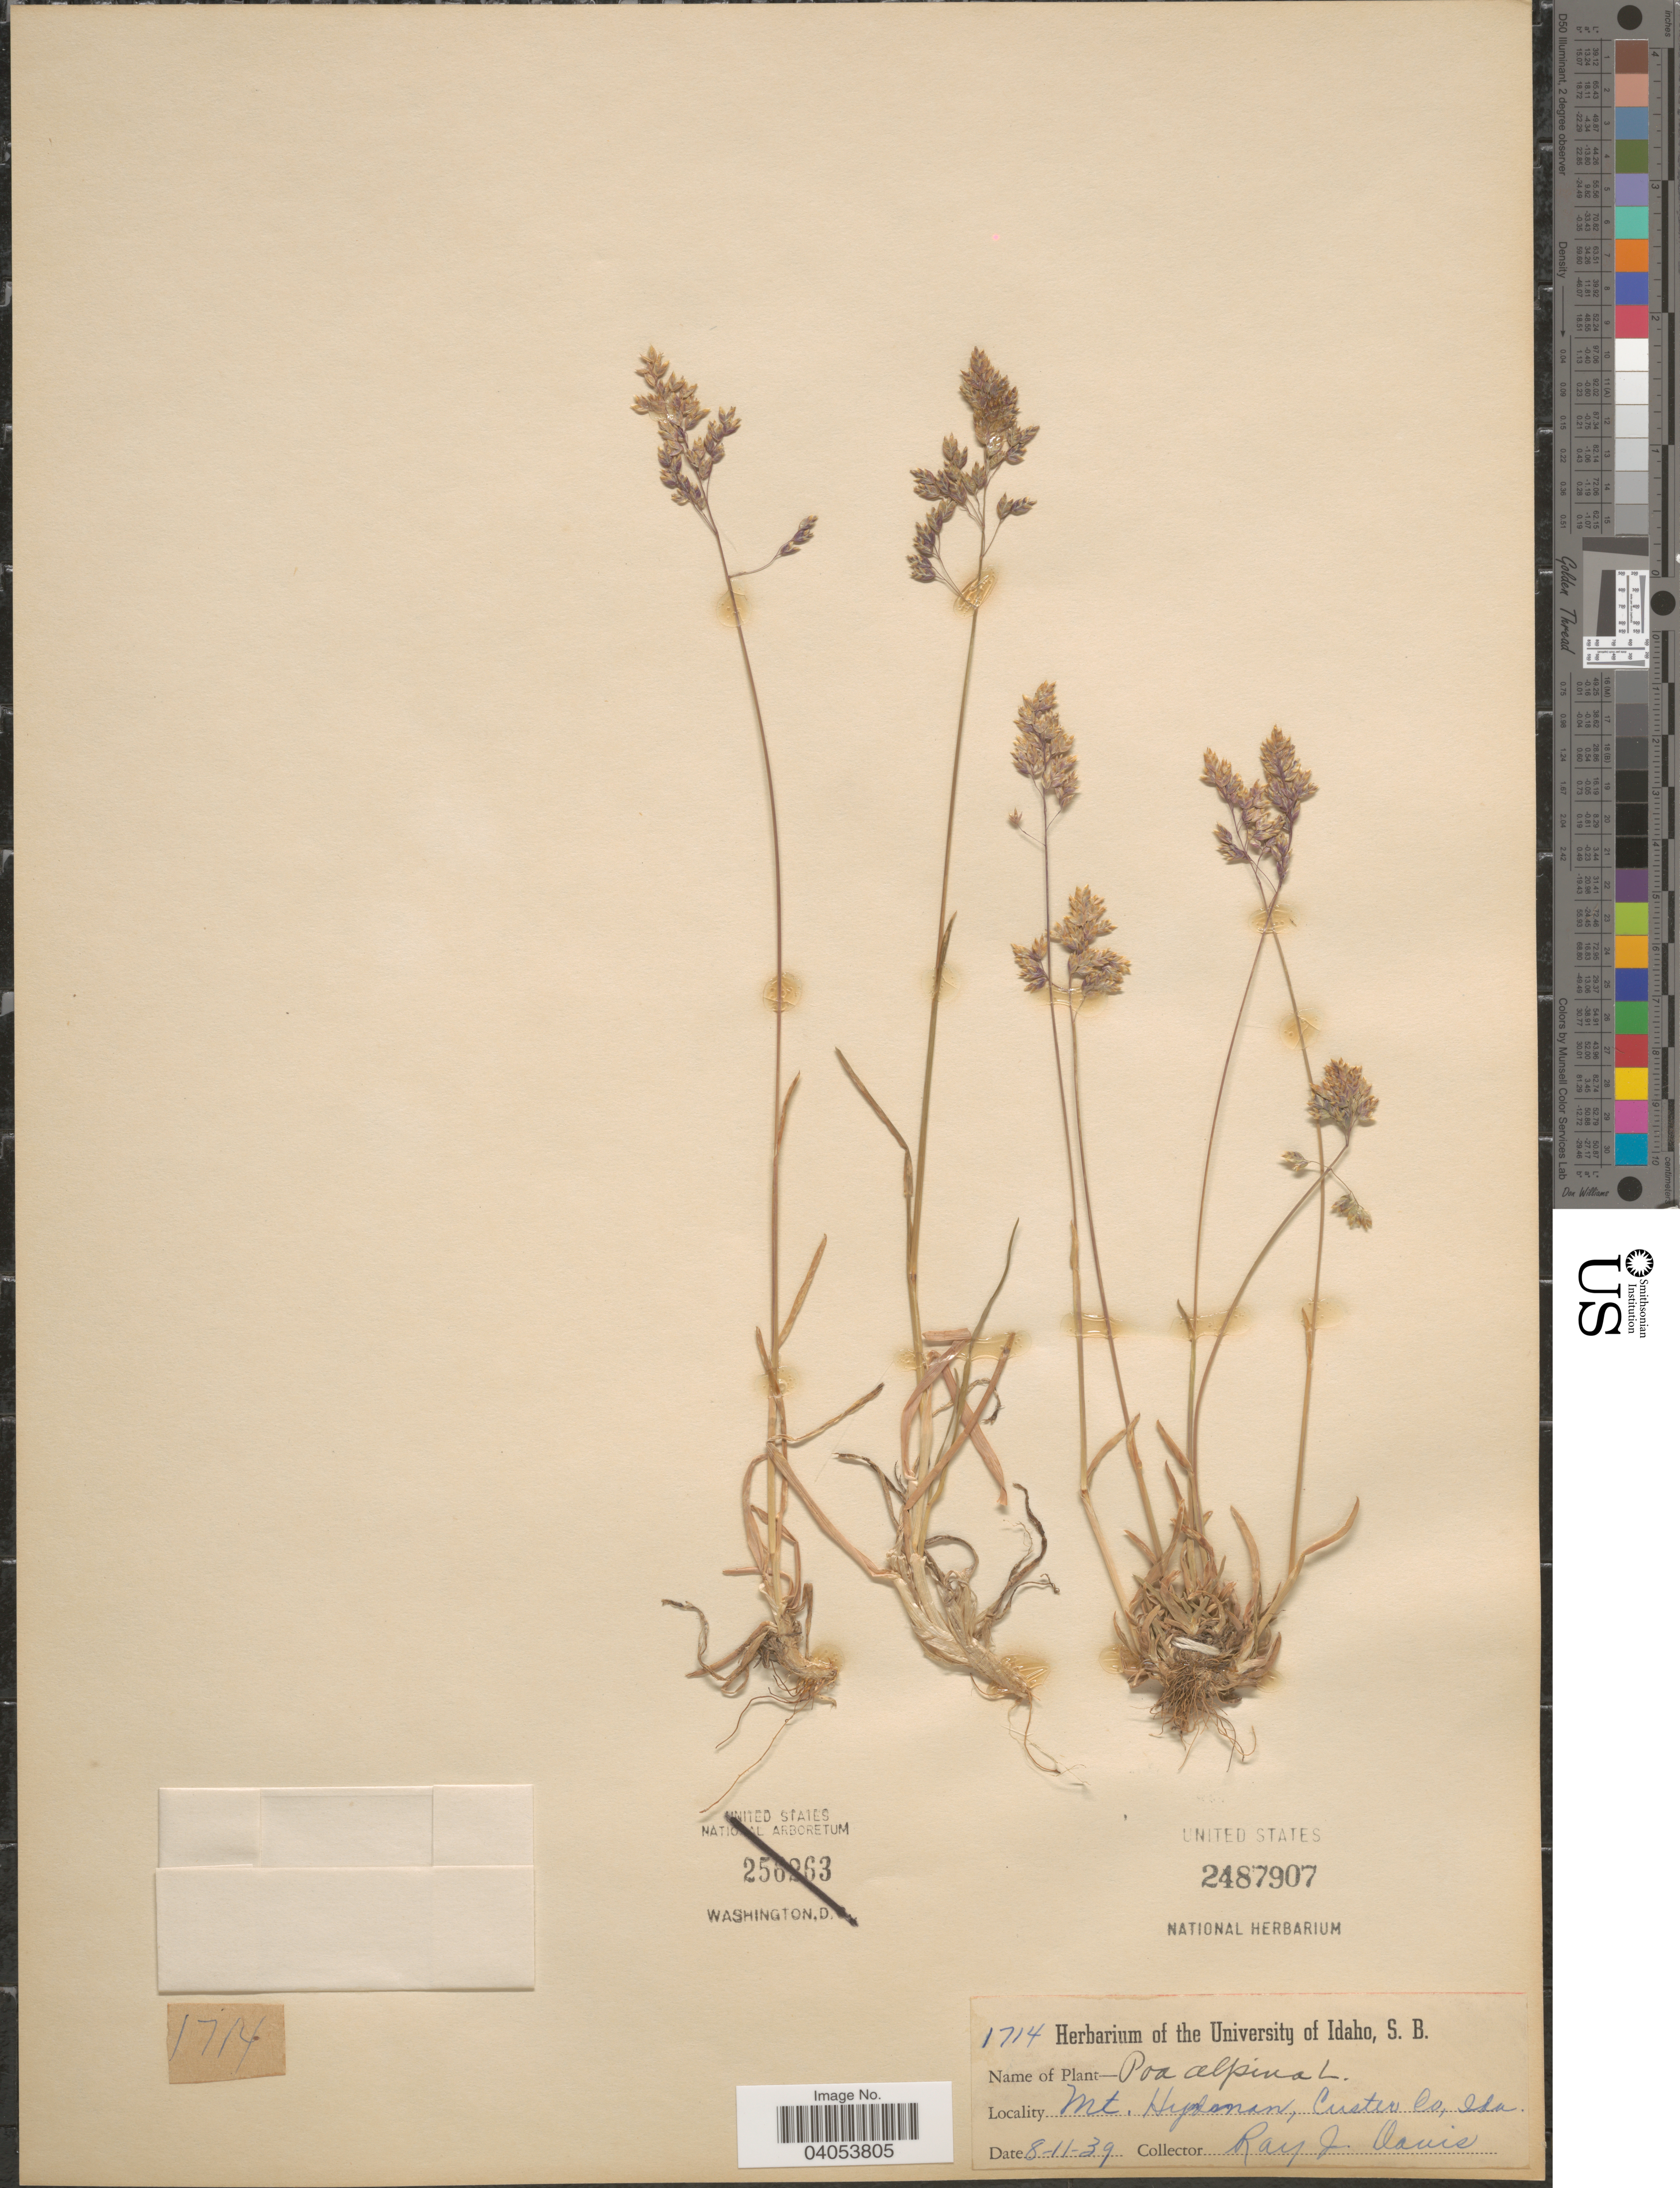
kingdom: Plantae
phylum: Tracheophyta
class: Liliopsida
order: Poales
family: Poaceae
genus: Poa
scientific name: Poa alpina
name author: L.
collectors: R. Davis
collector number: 1714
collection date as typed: Transcribed d/m/y: 11/8/39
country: United States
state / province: Idaho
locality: Mt. Hyndman, Custer Co.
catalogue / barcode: US 2487907